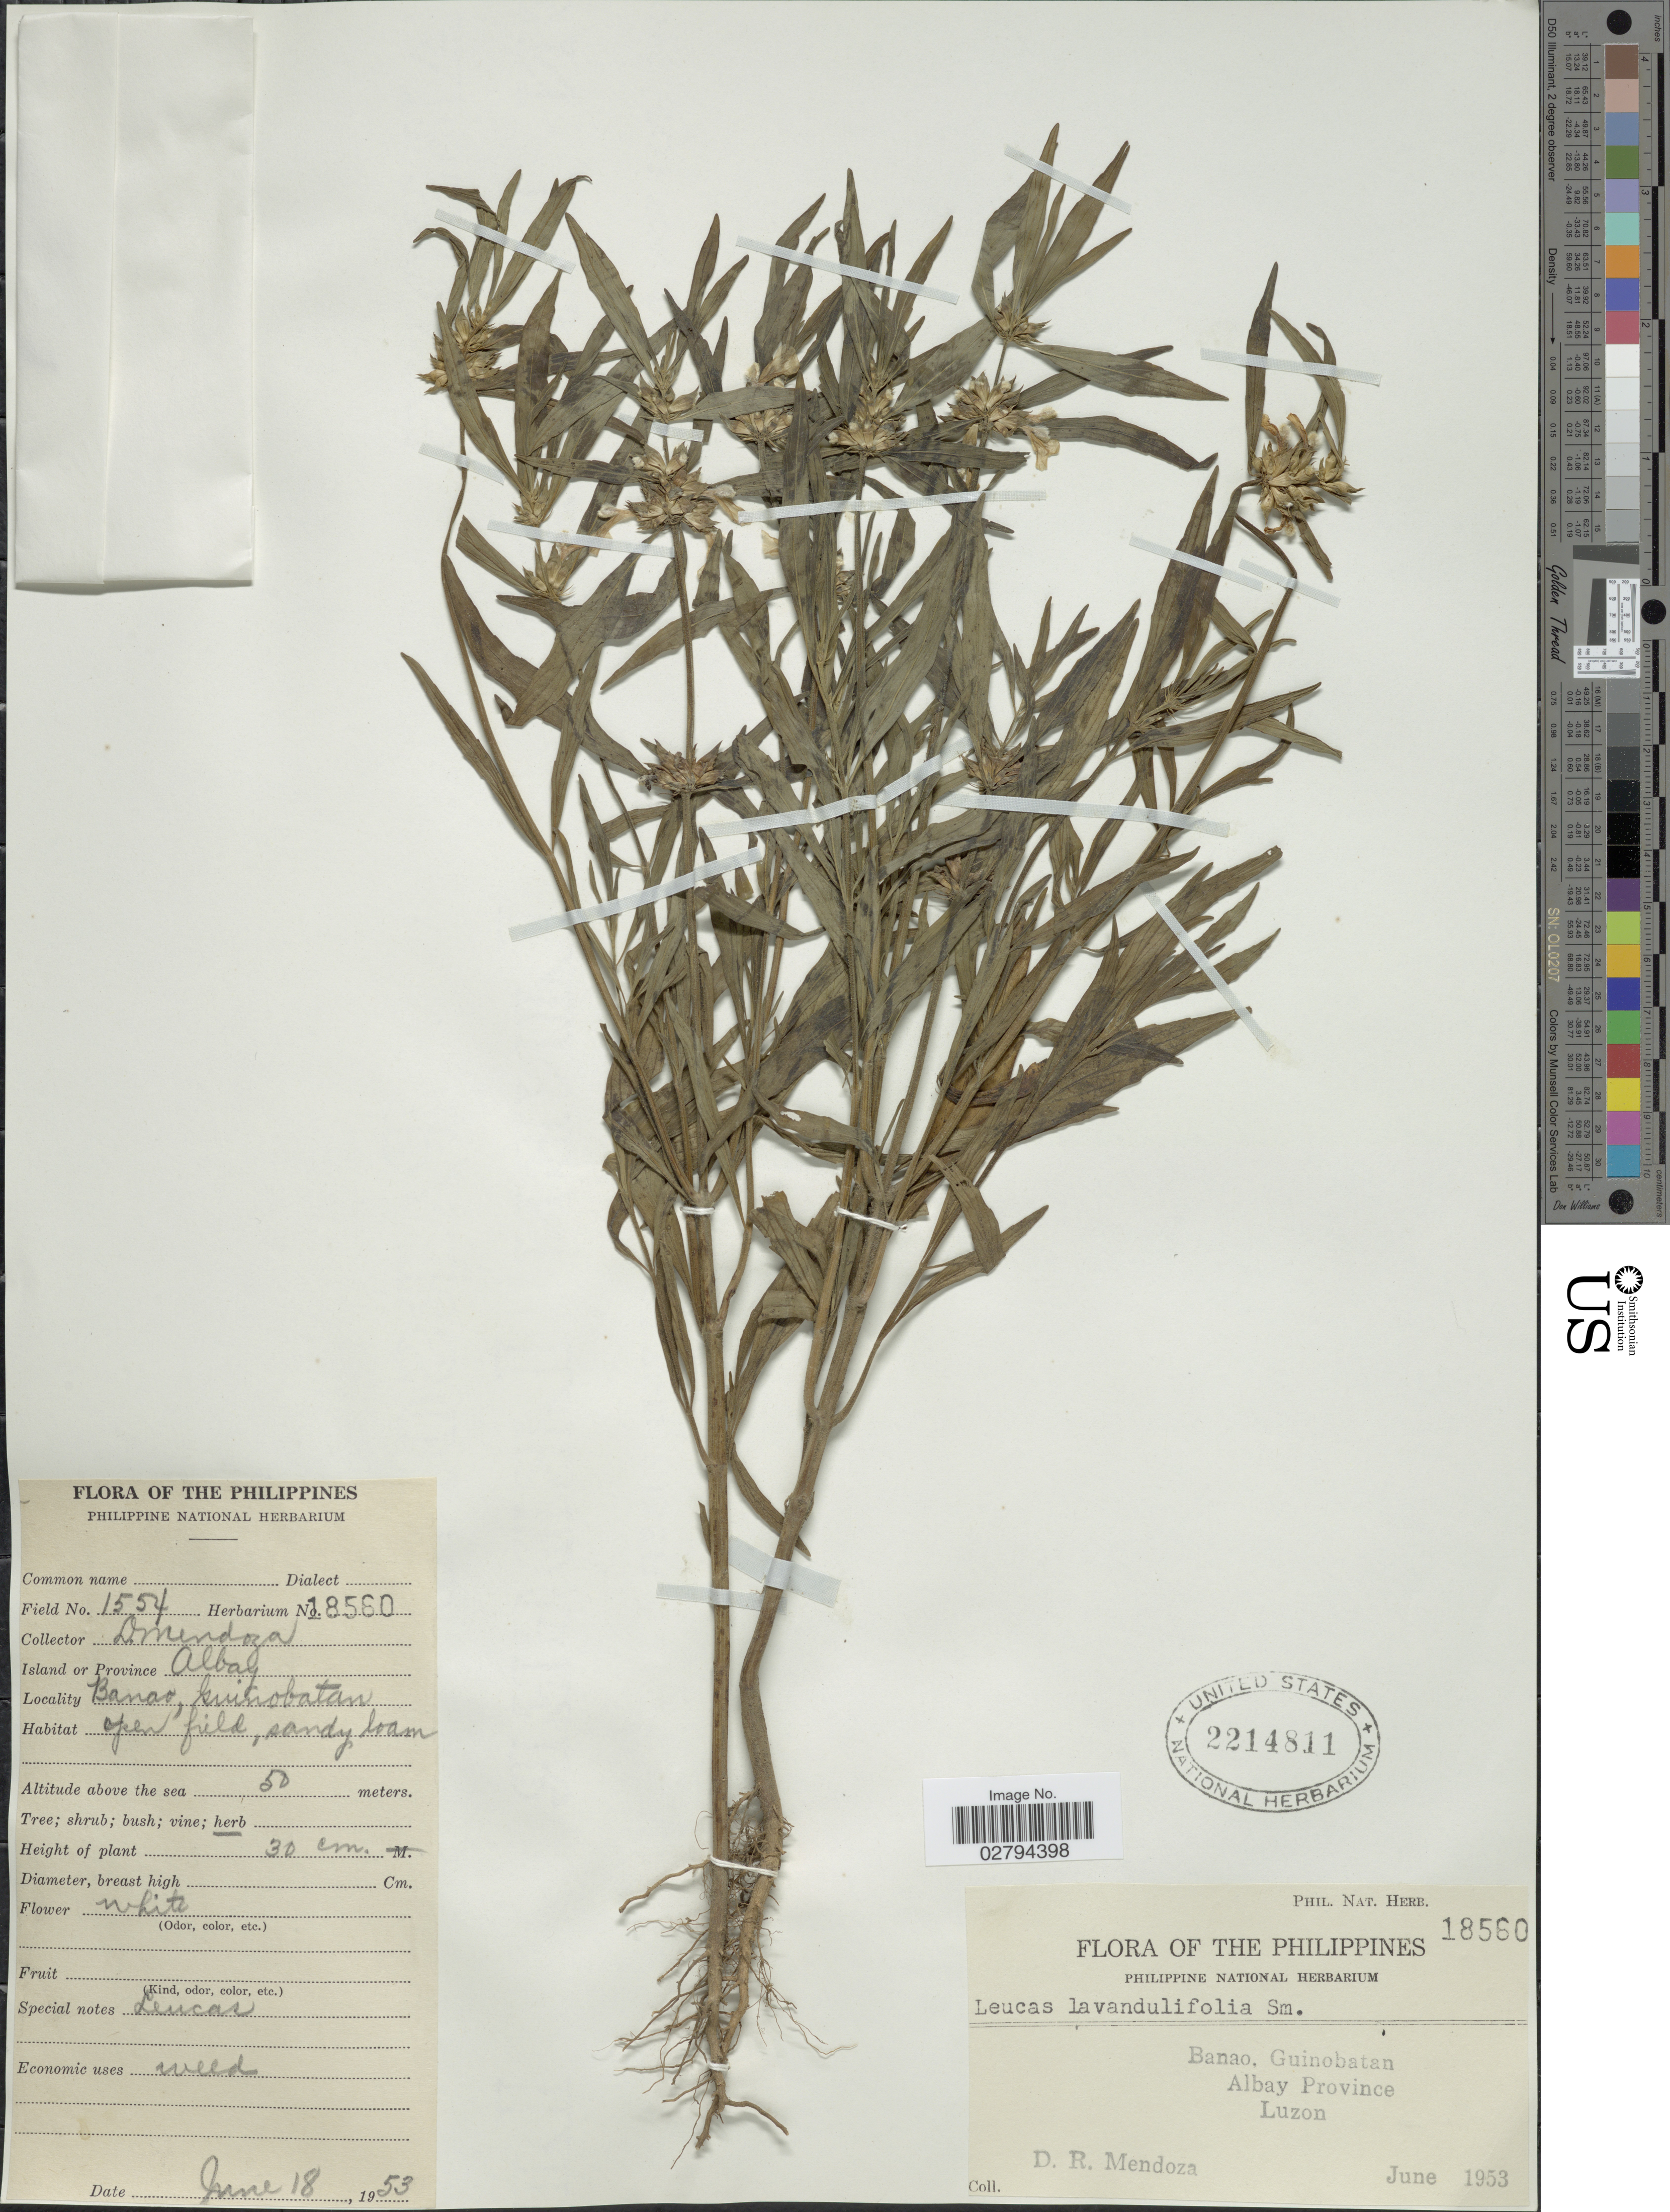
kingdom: Plantae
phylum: Tracheophyta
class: Magnoliopsida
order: Lamiales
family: Lamiaceae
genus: Leucas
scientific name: Leucas lavandulifolia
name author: Small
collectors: D. Mendoza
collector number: Phil. Nat. Herb. 18560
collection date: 1953-06-18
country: Philippines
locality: Banao, Guinobatan. Albay Province, Luzon.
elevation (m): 50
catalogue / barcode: US 2214811